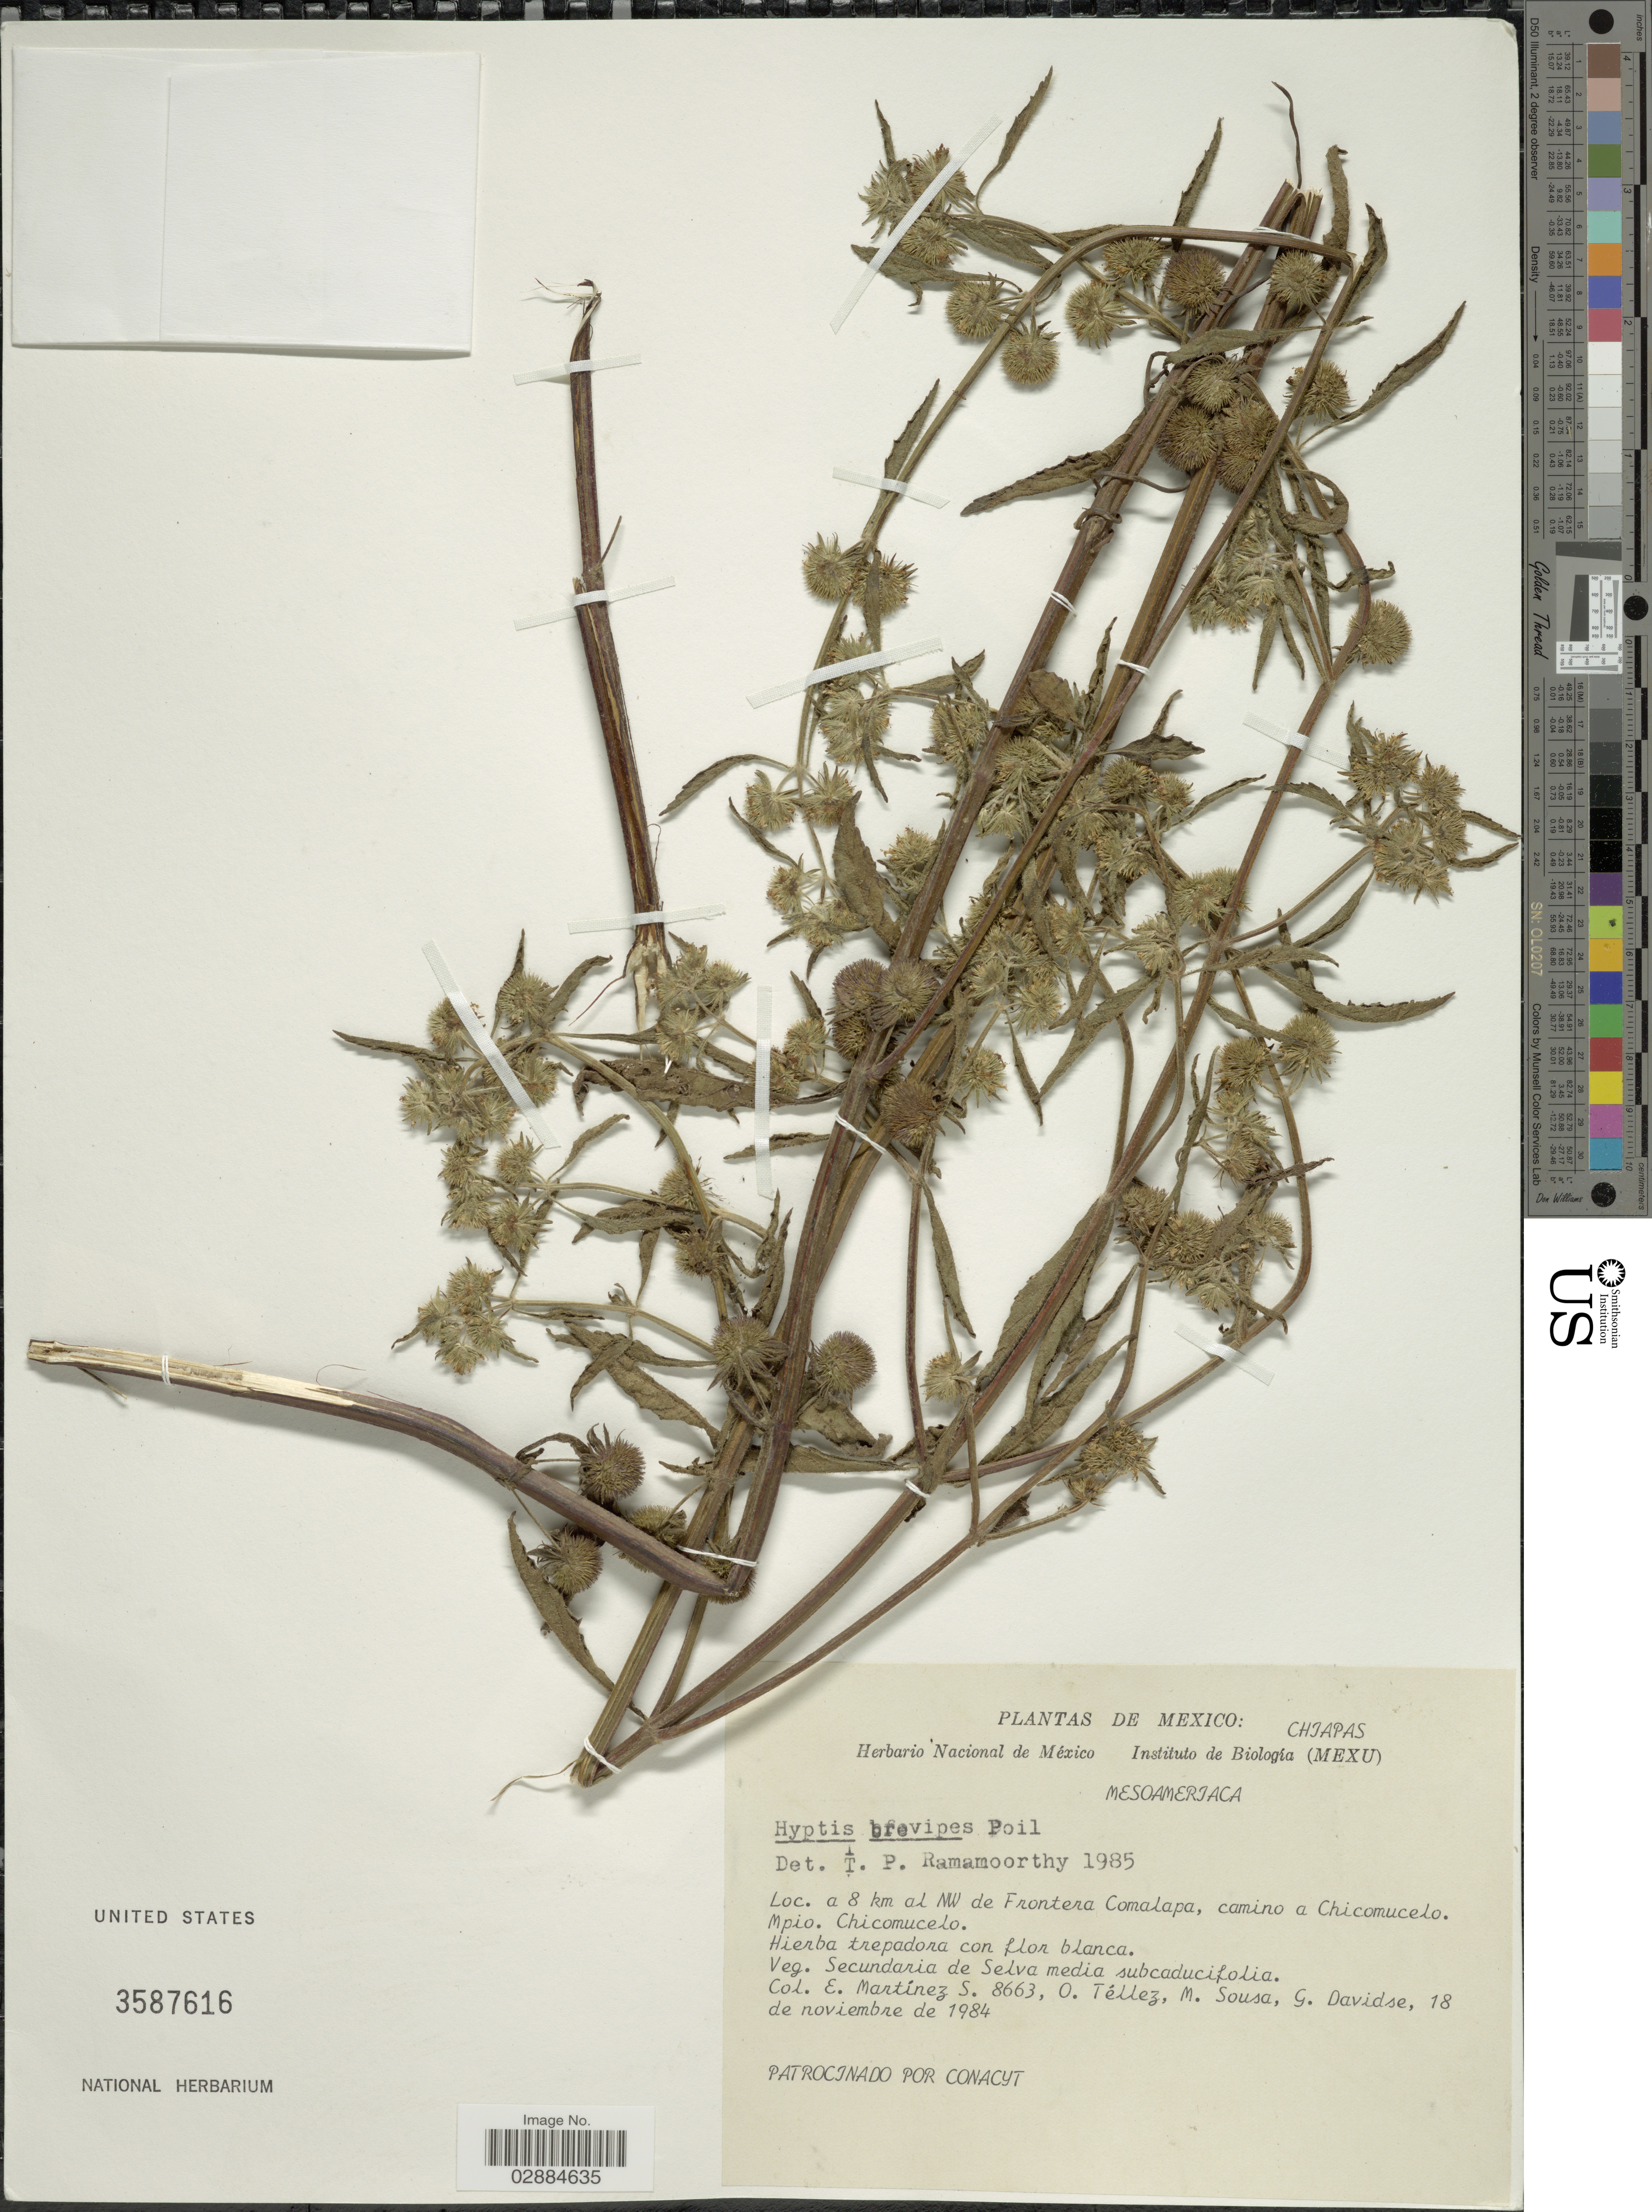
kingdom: Plantae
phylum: Tracheophyta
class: Magnoliopsida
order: Lamiales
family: Lamiaceae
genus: Hyptis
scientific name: Hyptis brevipes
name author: Poit.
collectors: E. M. Martínez S., O. Tellez, M. Sousa & G. Davidse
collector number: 8663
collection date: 1984-11-18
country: Mexico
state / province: Chiapas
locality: A 8 km al NW de Frontera Comalapa, camino a Chicomucelo, Mpio. Chicomucelo.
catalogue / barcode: US 3587616